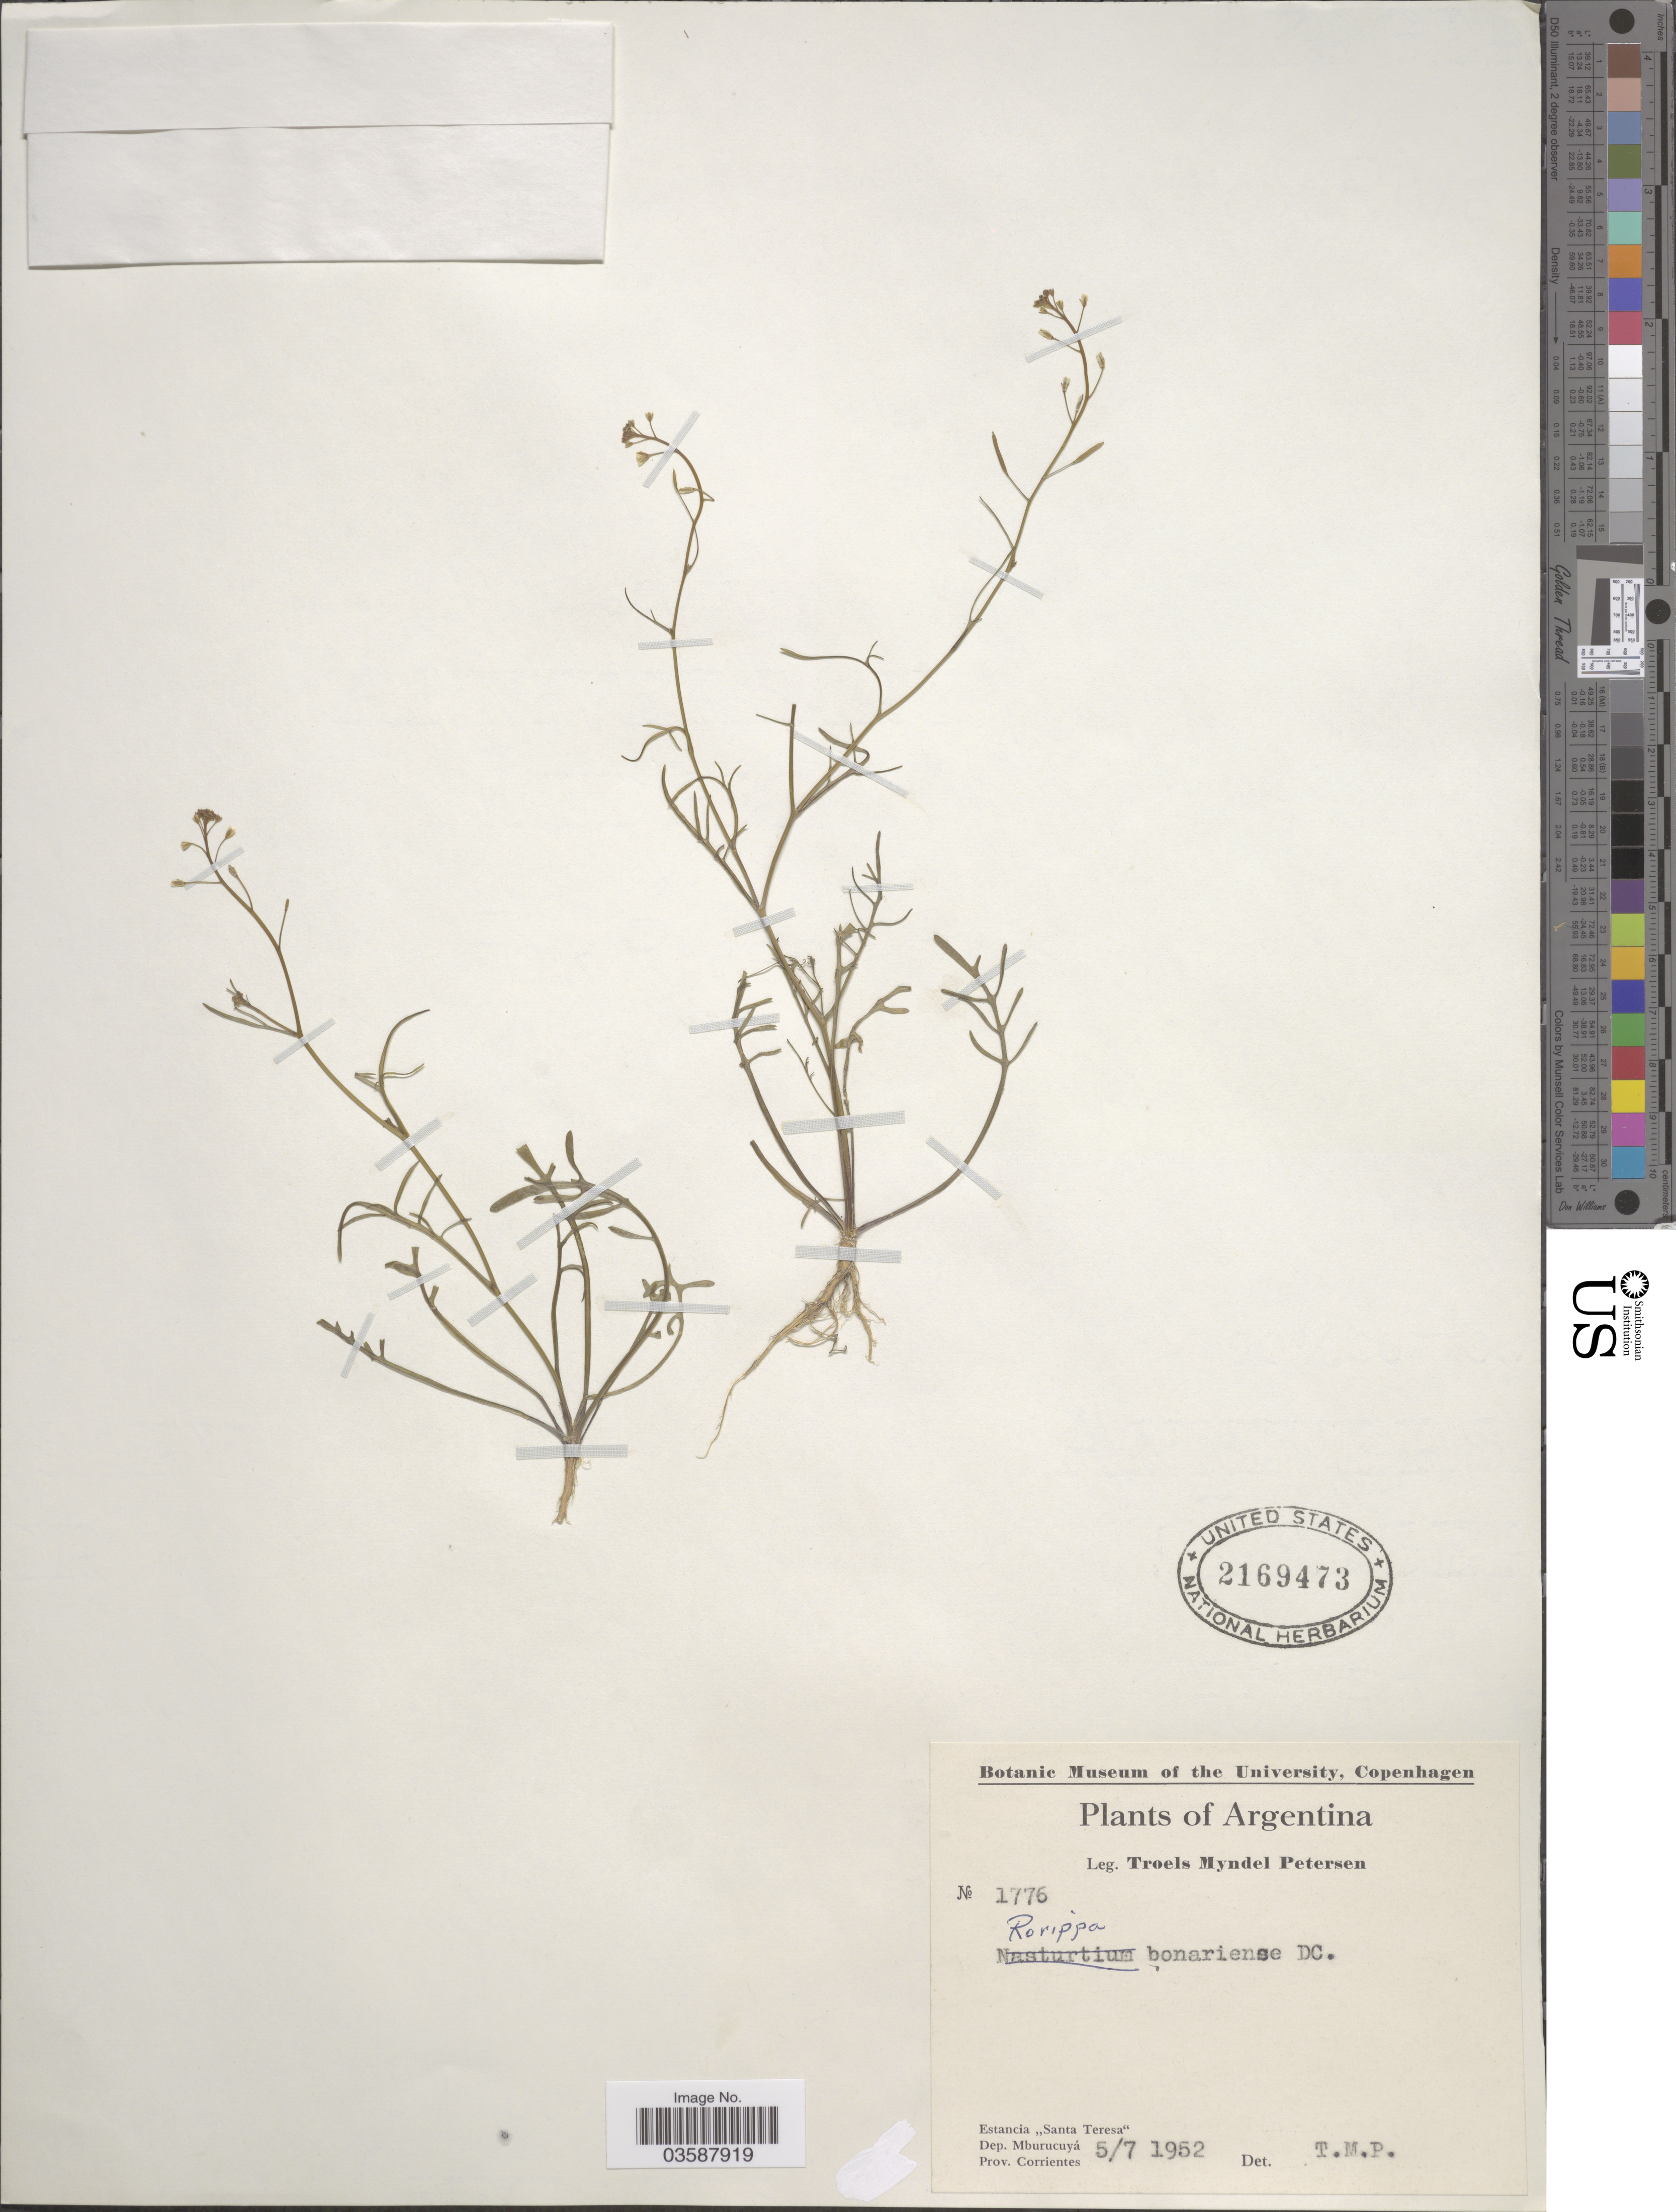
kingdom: Plantae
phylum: Tracheophyta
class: Magnoliopsida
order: Brassicales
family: Brassicaceae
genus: Rorippa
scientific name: Rorippa bonariensis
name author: (Poir.) Macloskie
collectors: T. M. Petersen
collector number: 1776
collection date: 1952-07-05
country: Argentina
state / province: Corrientes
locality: Estancia "Santa Teresa", Dep. Mburucuyá.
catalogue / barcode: US 2169473